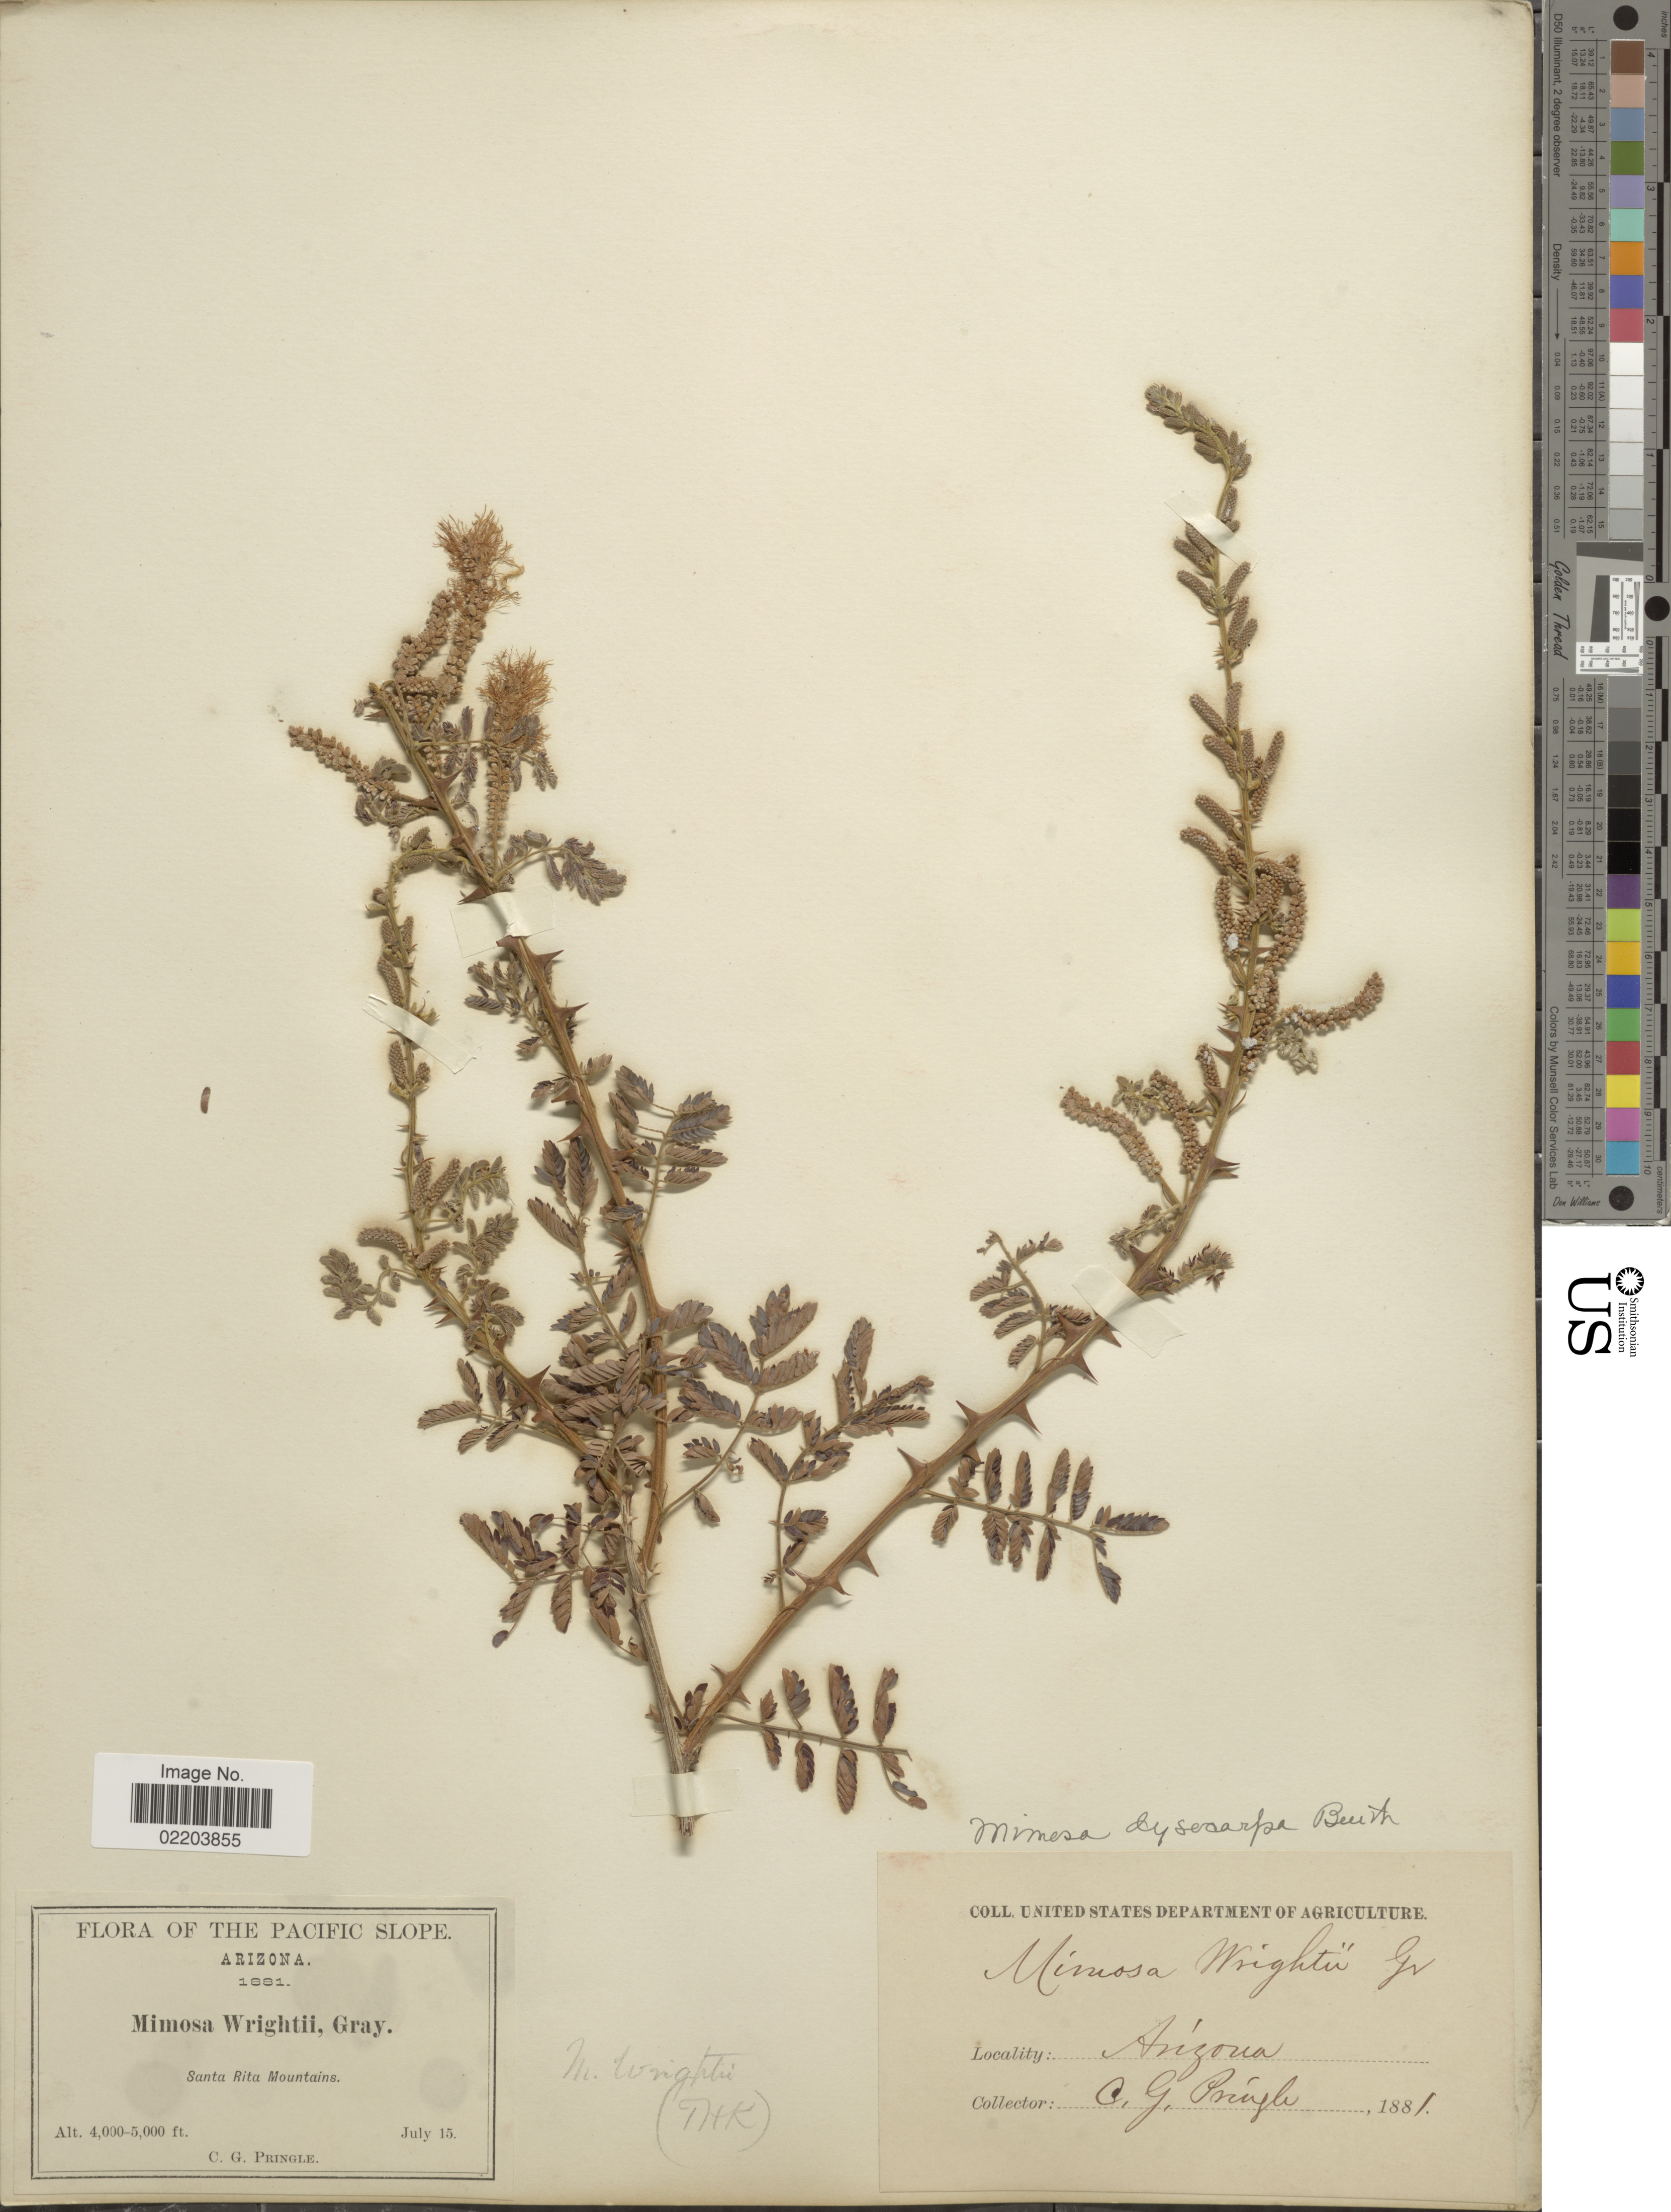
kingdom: Plantae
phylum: Tracheophyta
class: Magnoliopsida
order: Fabales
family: Fabaceae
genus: Mimosa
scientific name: Mimosa wrightii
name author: A. Gray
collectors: C. G. Pringle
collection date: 1881-07-15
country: United States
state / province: Arizona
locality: The Pacific Slope,Santa Rita Mountains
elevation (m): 1219